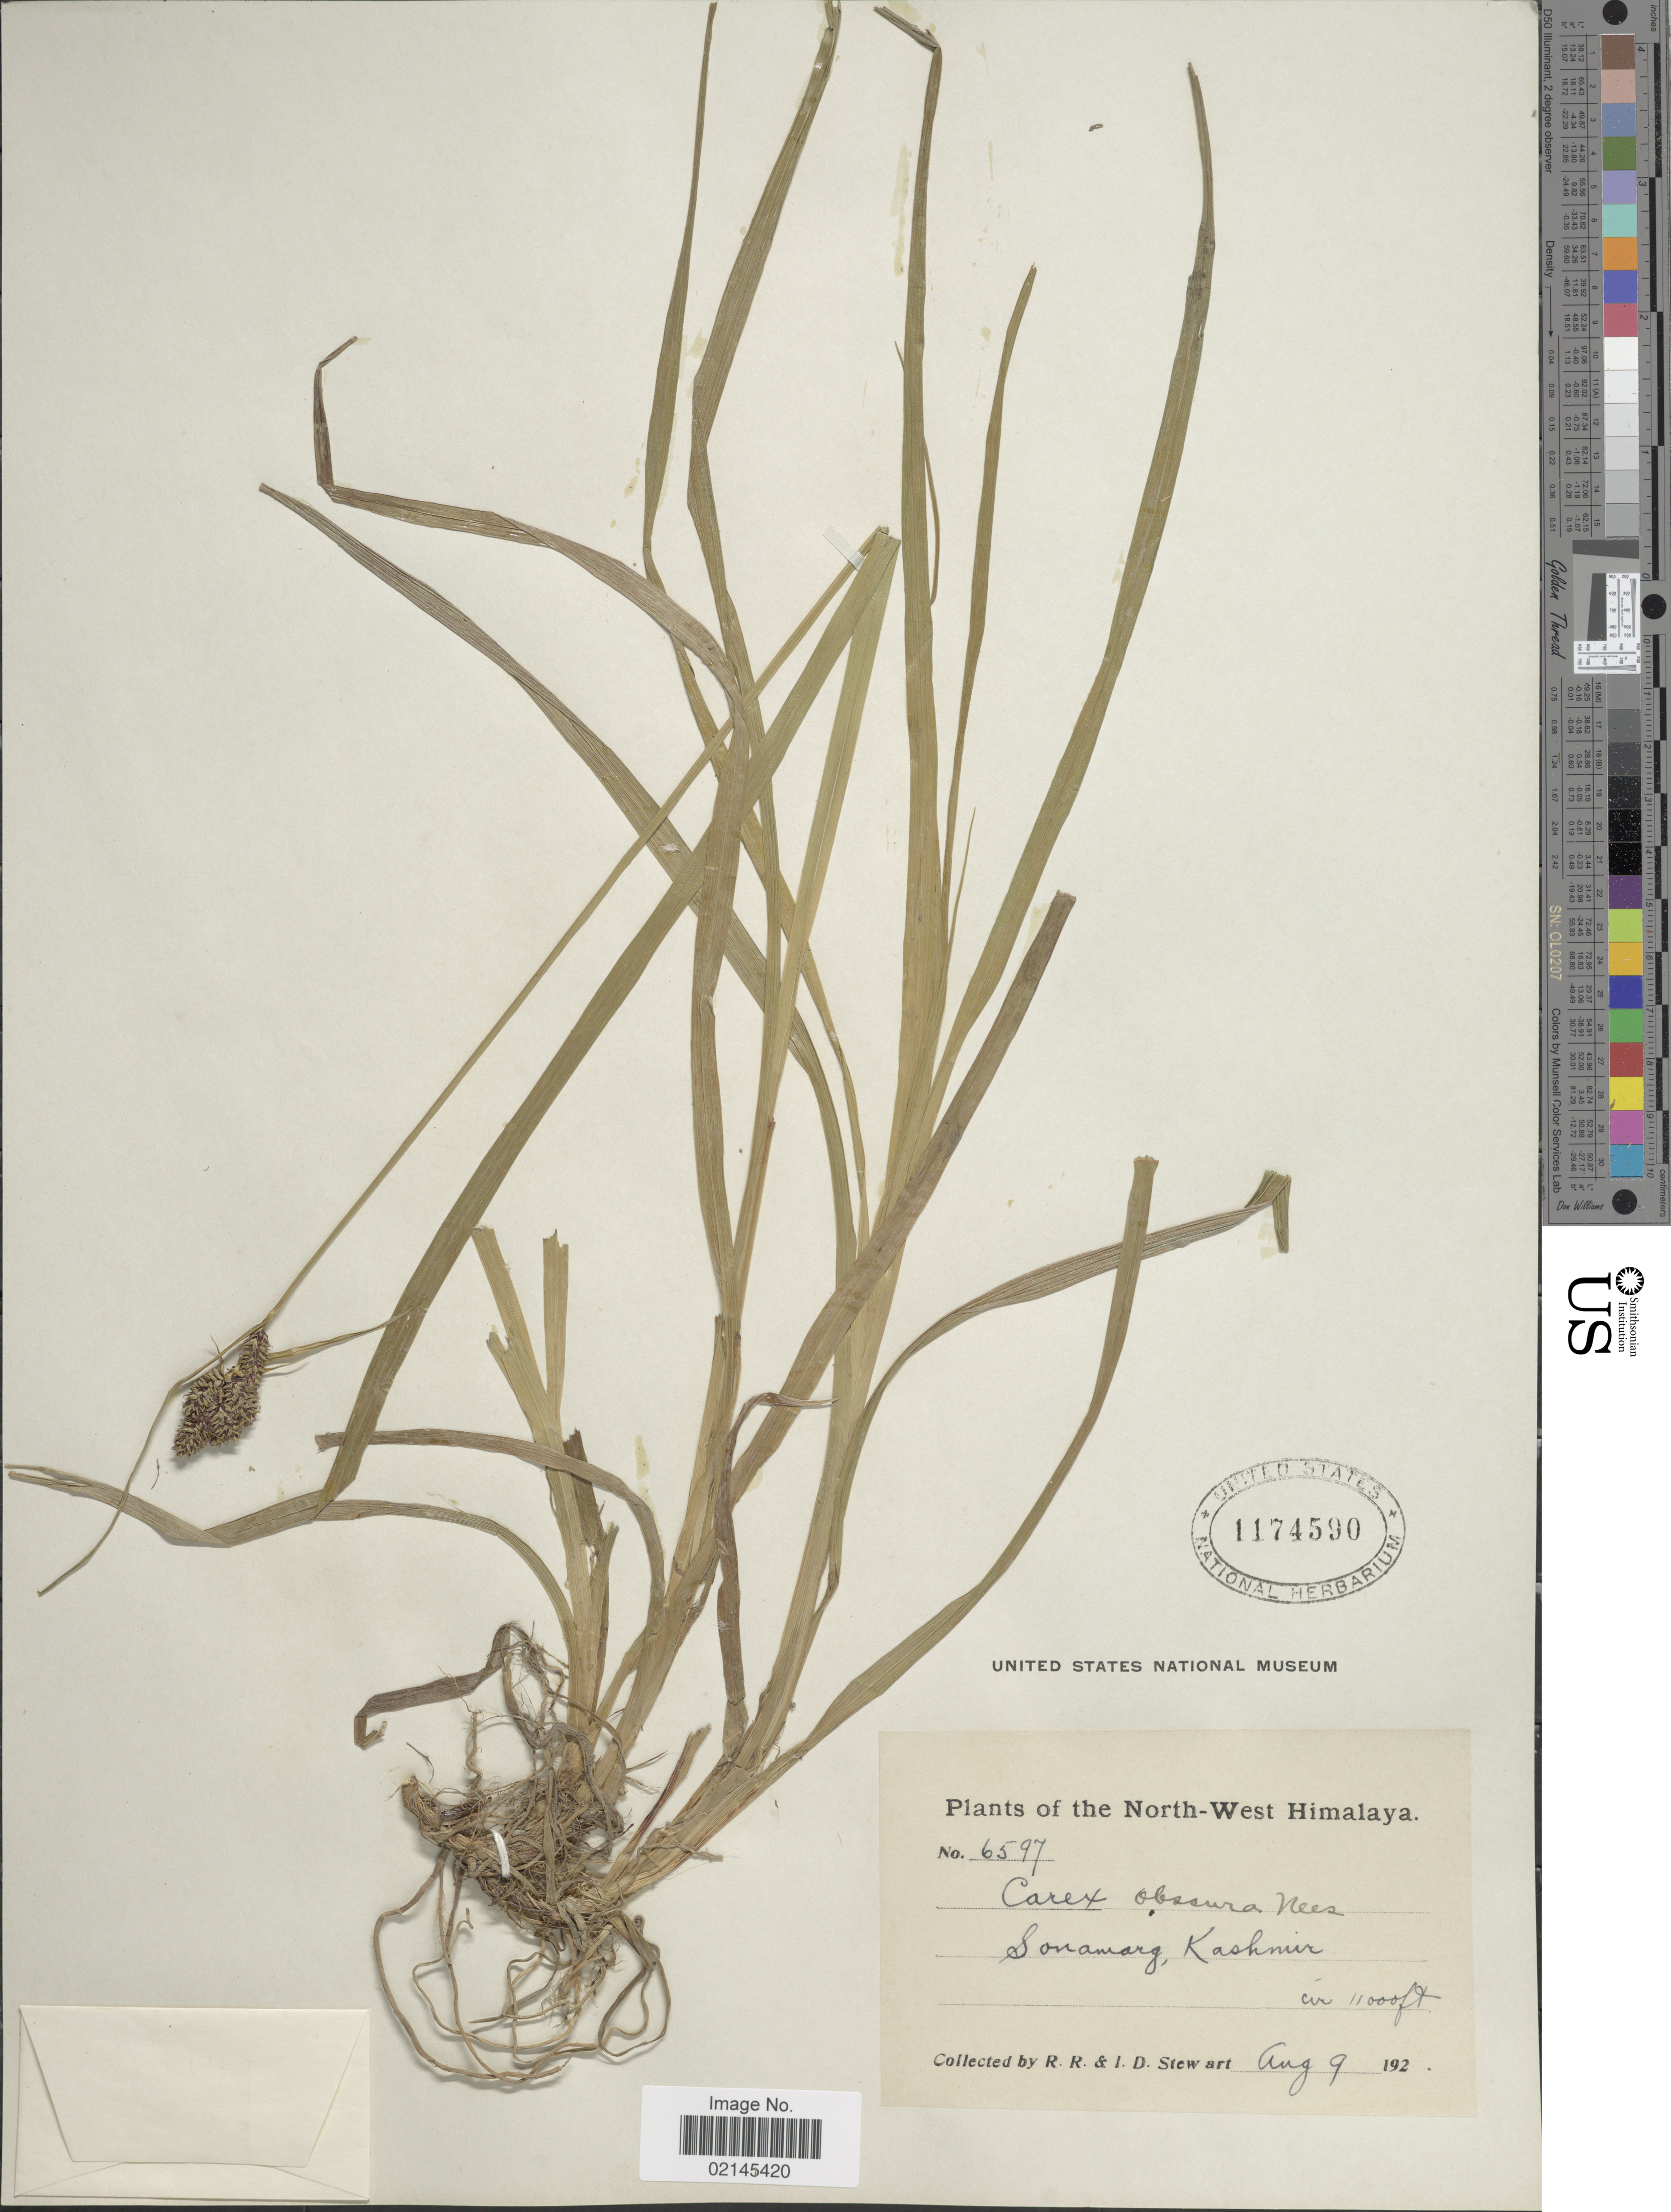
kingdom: Plantae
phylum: Tracheophyta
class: Liliopsida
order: Poales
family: Cyperaceae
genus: Carex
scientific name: Carex obscura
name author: Nees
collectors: R. R. Stewart & I. Stewart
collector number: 6597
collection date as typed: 192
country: India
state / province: Jammu and Kashmir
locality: North-West Himalaya, Sonamarg, Kashmir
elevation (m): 3353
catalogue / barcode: US 1174590